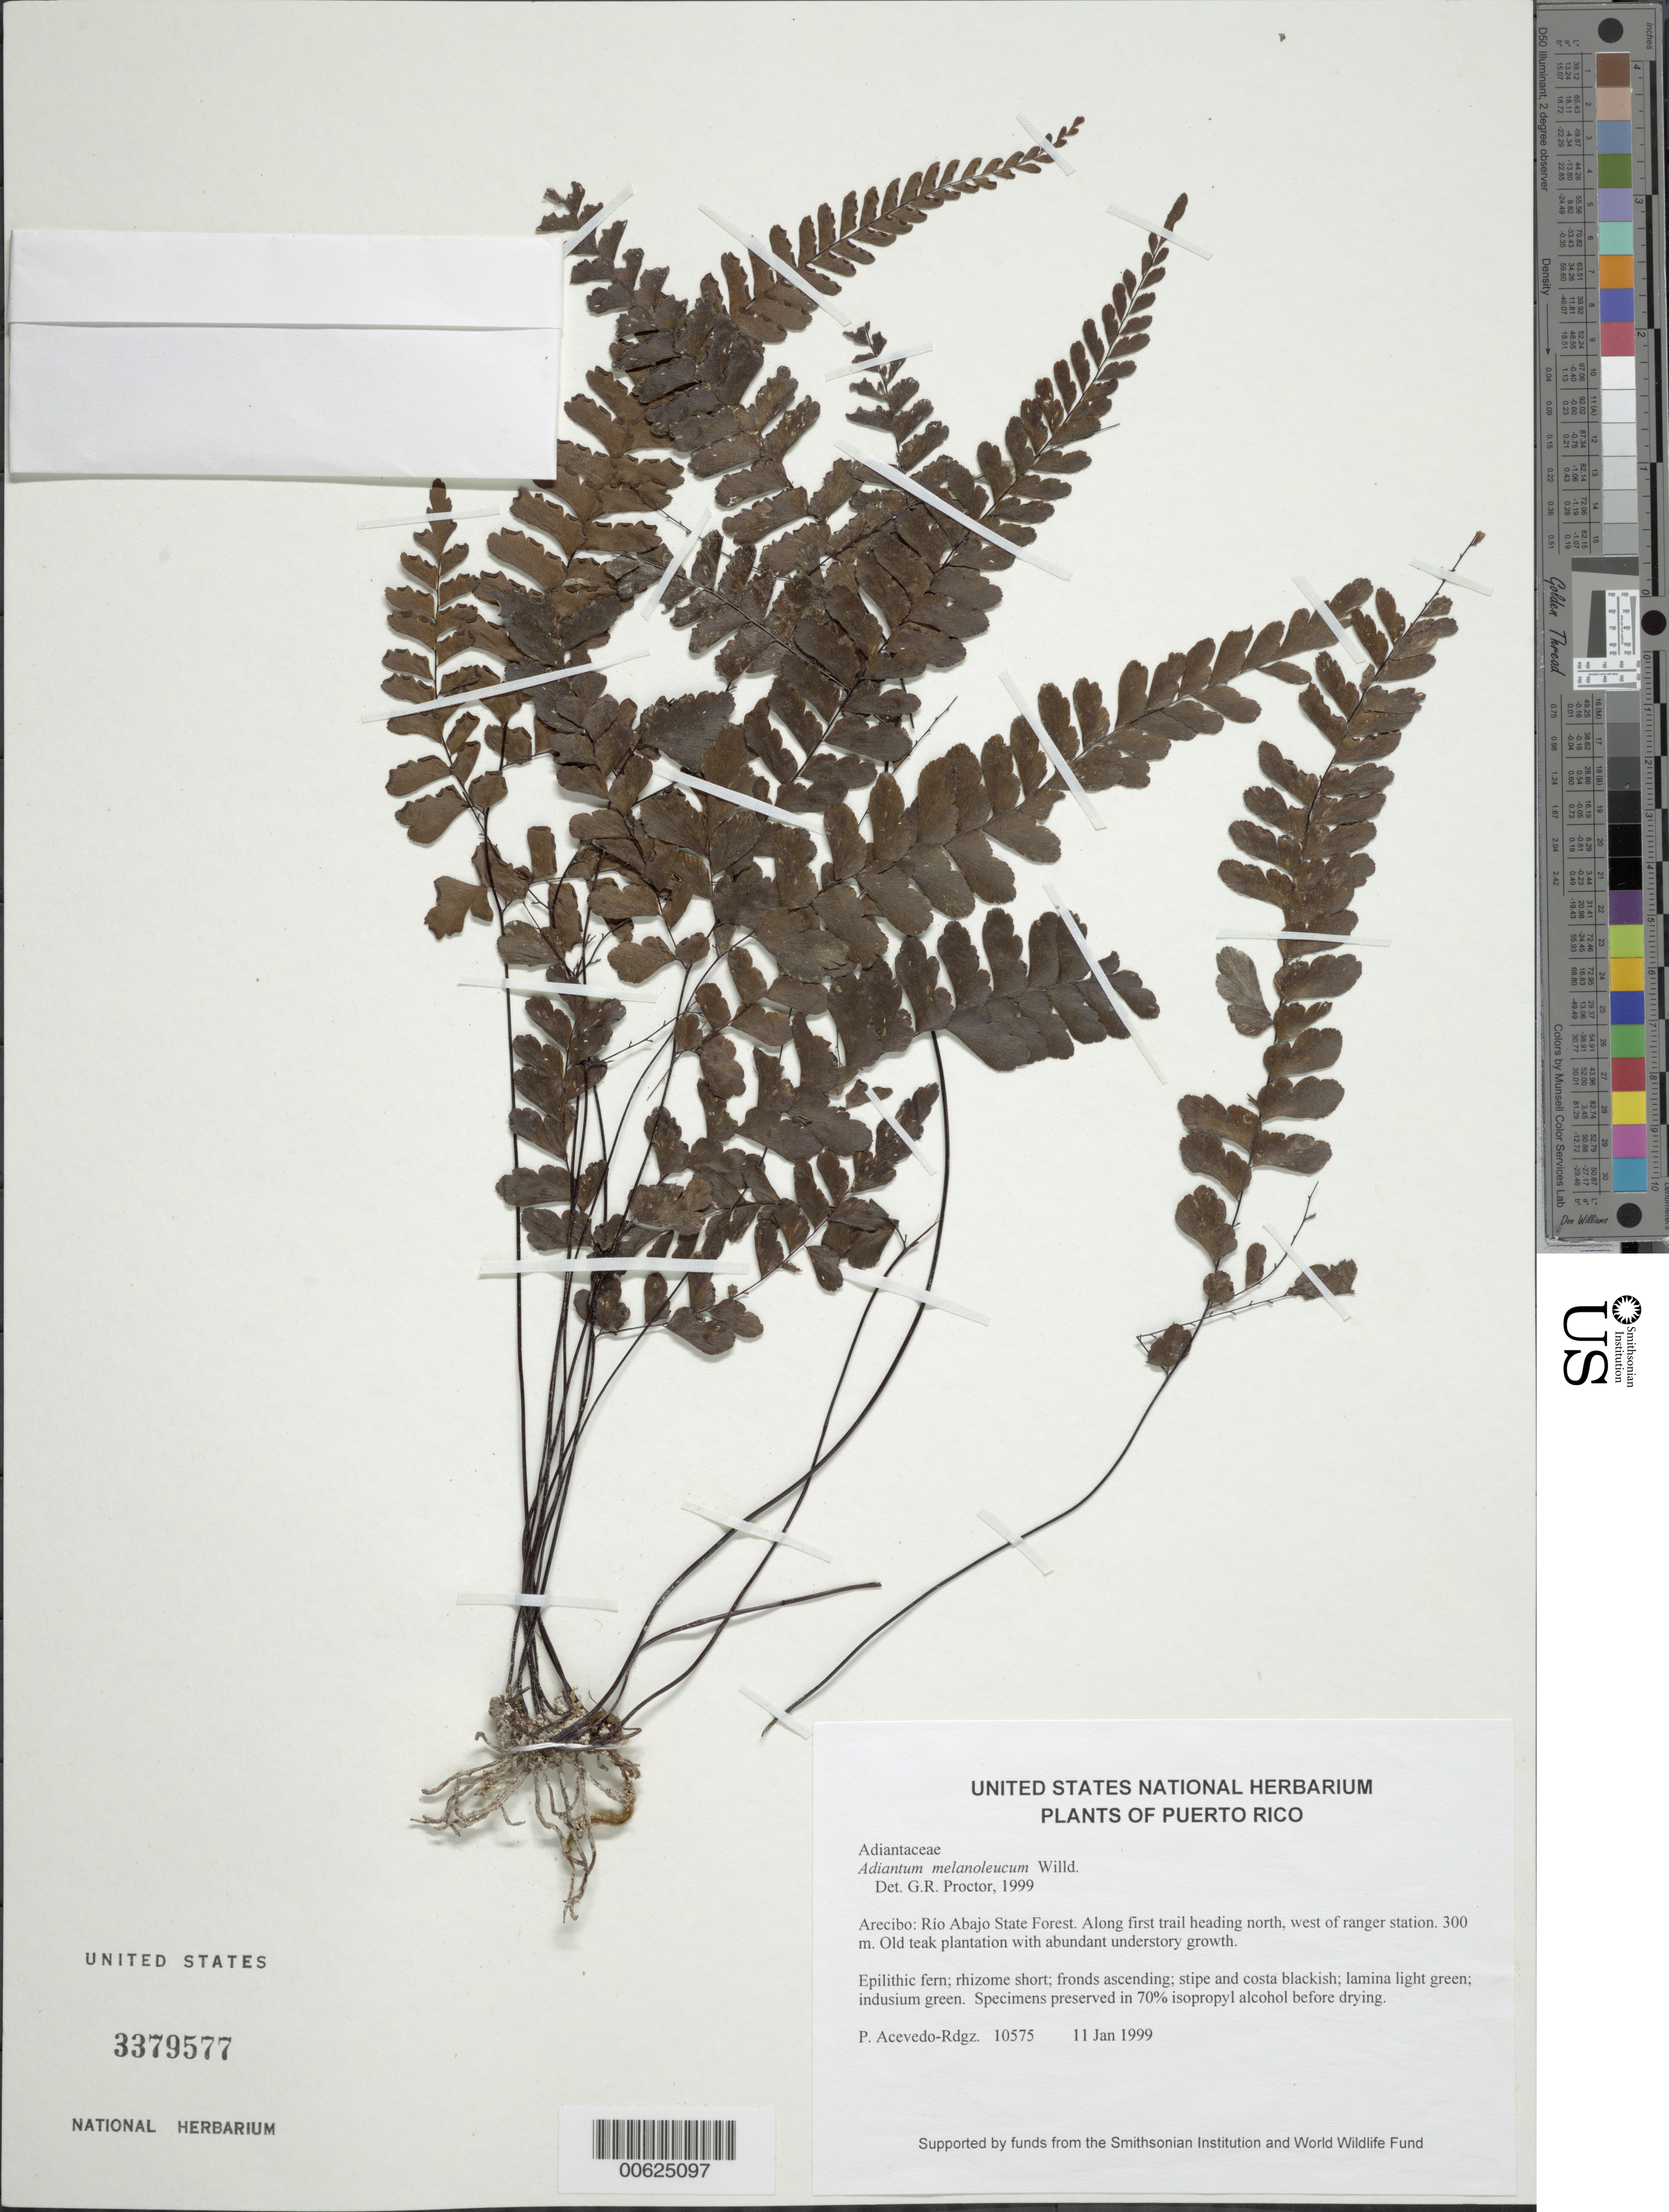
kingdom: Plantae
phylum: Tracheophyta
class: Polypodiopsida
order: Polypodiales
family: Pteridaceae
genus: Adiantum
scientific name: Adiantum melanoleucum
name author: Willd.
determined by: Proctor, G. R.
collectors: P. Acevedo-Rodr.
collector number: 10575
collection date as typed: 11 Jan 1999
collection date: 1999-01-11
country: Puerto Rico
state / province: Arecibo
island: Puerto Rico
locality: Arecibo; Río Abajo State Forest. Along first trail heading north, west of ranger station.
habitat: Old teak plantation with abundant understory growth.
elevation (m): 300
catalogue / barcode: US 3379577